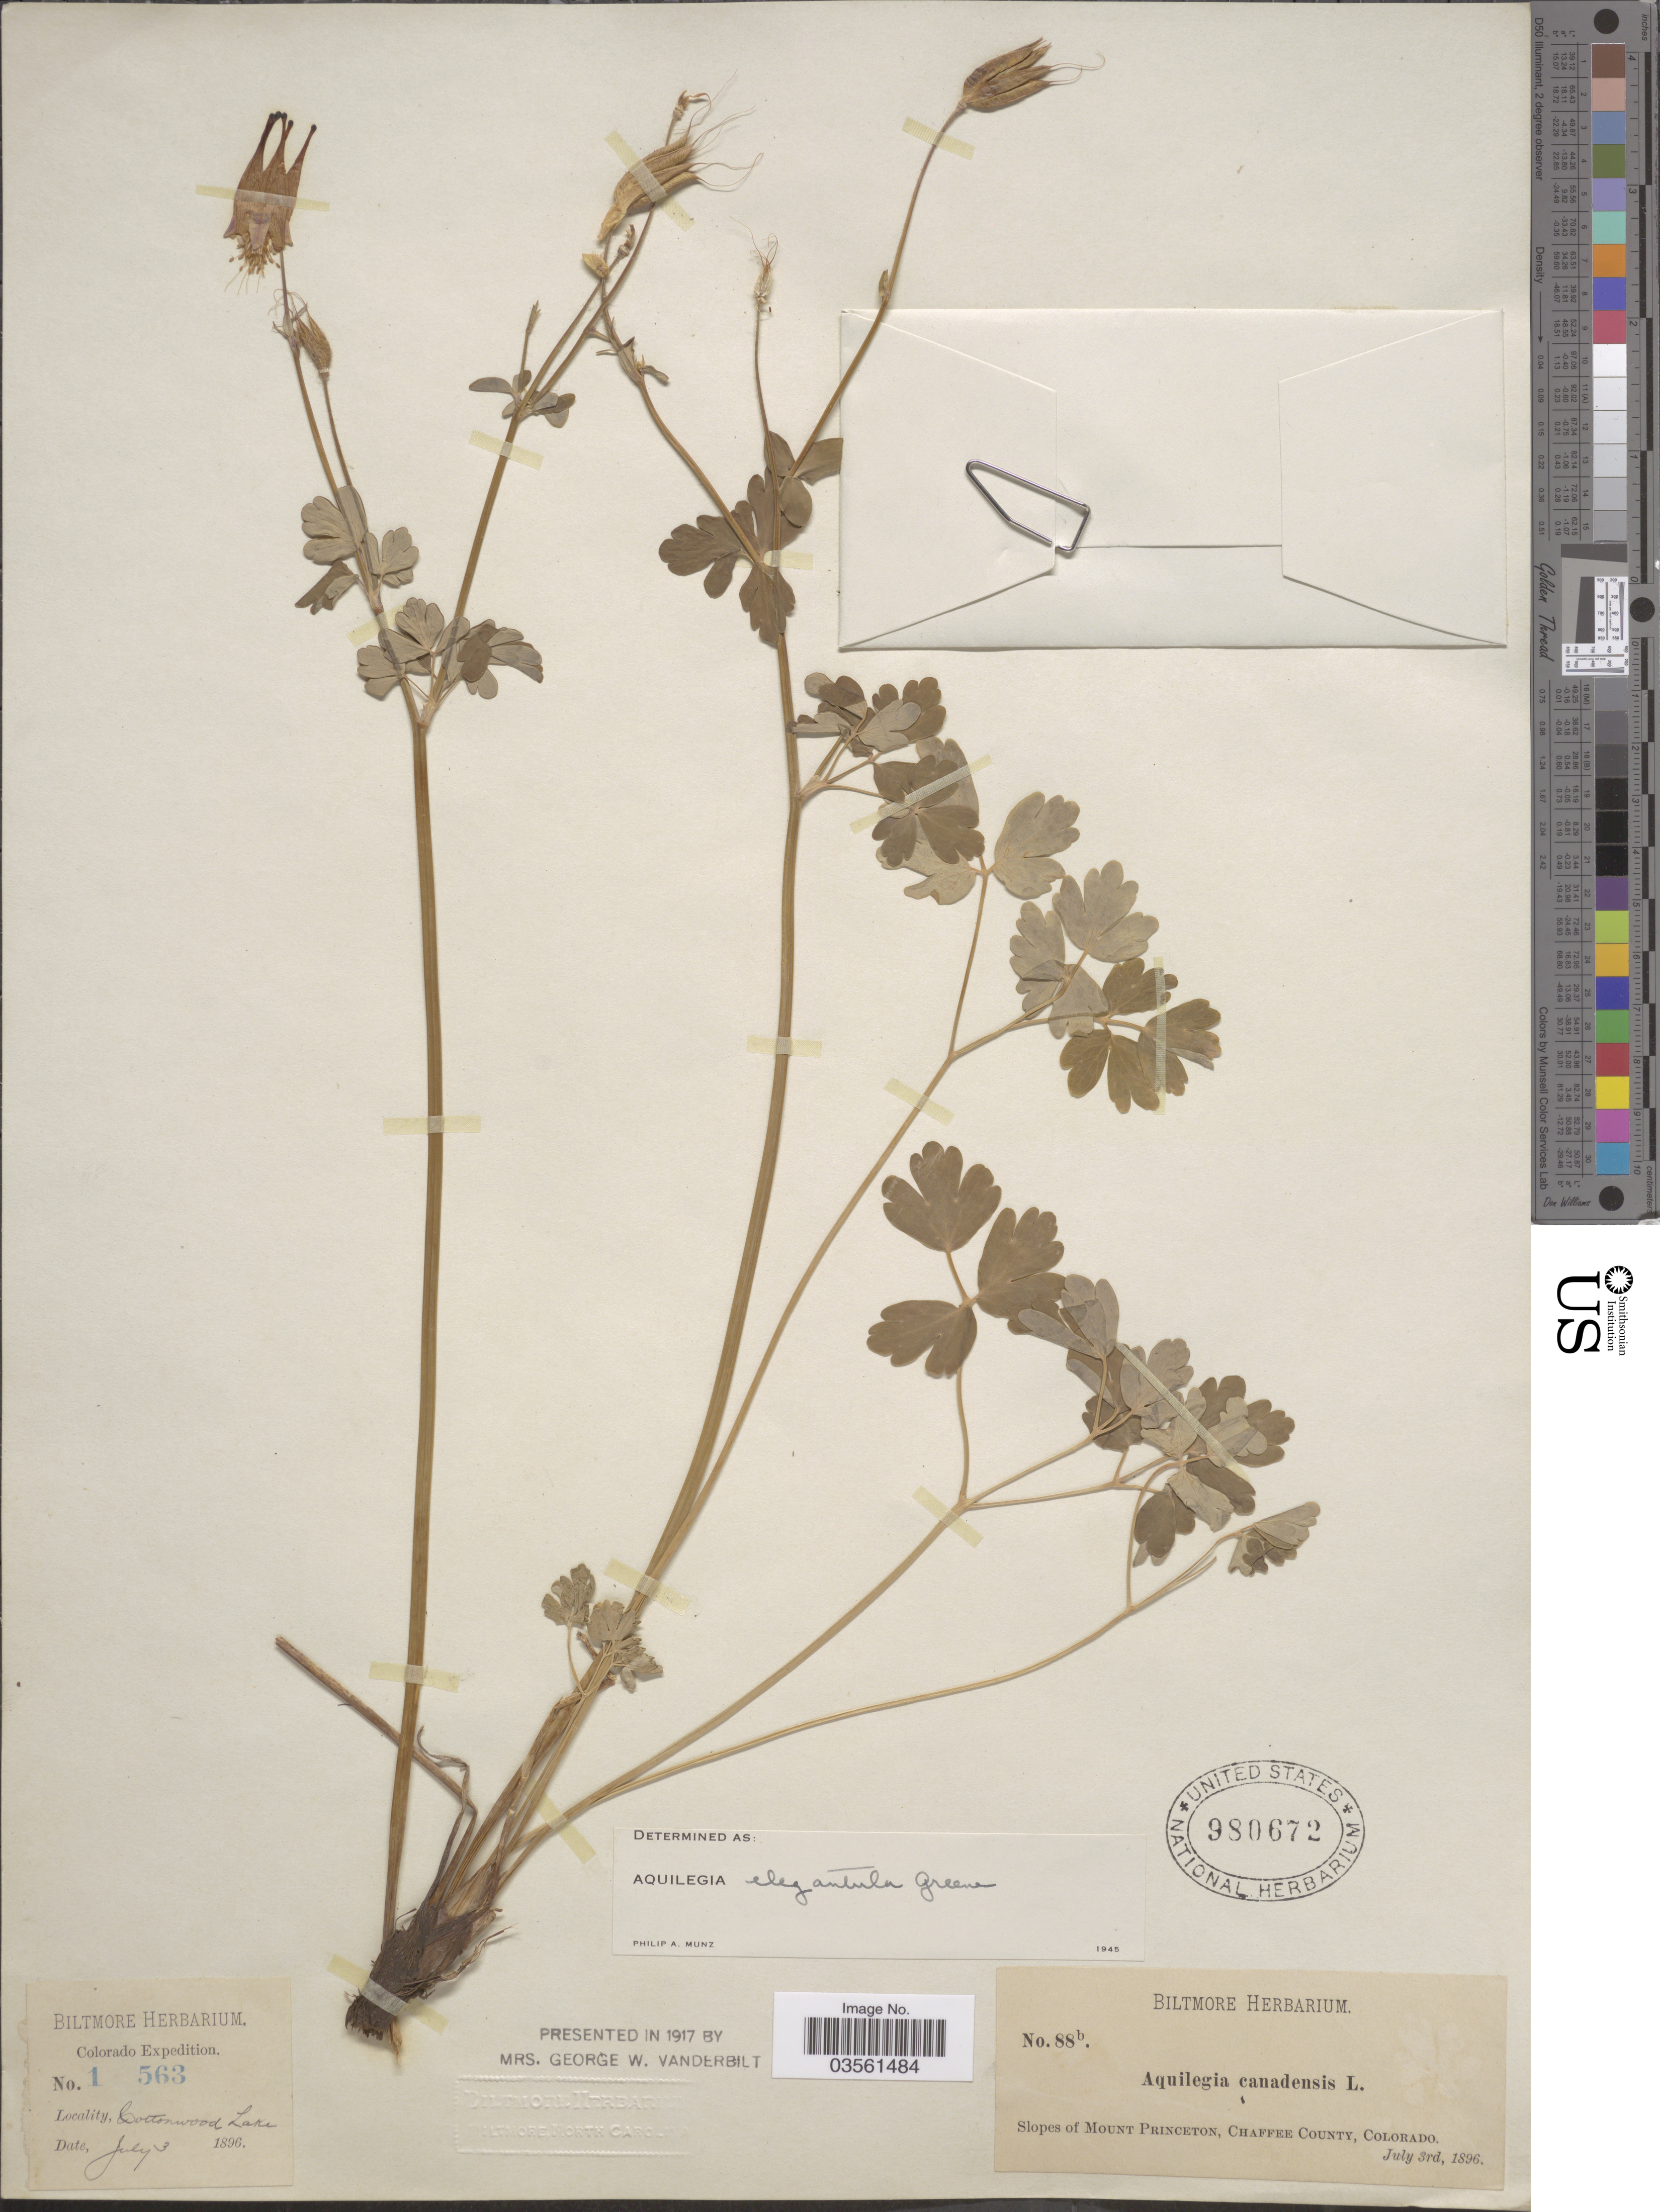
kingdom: Plantae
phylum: Tracheophyta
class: Magnoliopsida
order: Ranunculales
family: Ranunculaceae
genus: Aquilegia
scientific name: Aquilegia elegantula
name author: Greene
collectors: ex herb. Biltmore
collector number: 88b.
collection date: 1896-07-03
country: United States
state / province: Colorado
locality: Cottonwood Lake. Slopes of Mount Princeton, Chaffee County.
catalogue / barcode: US 980672